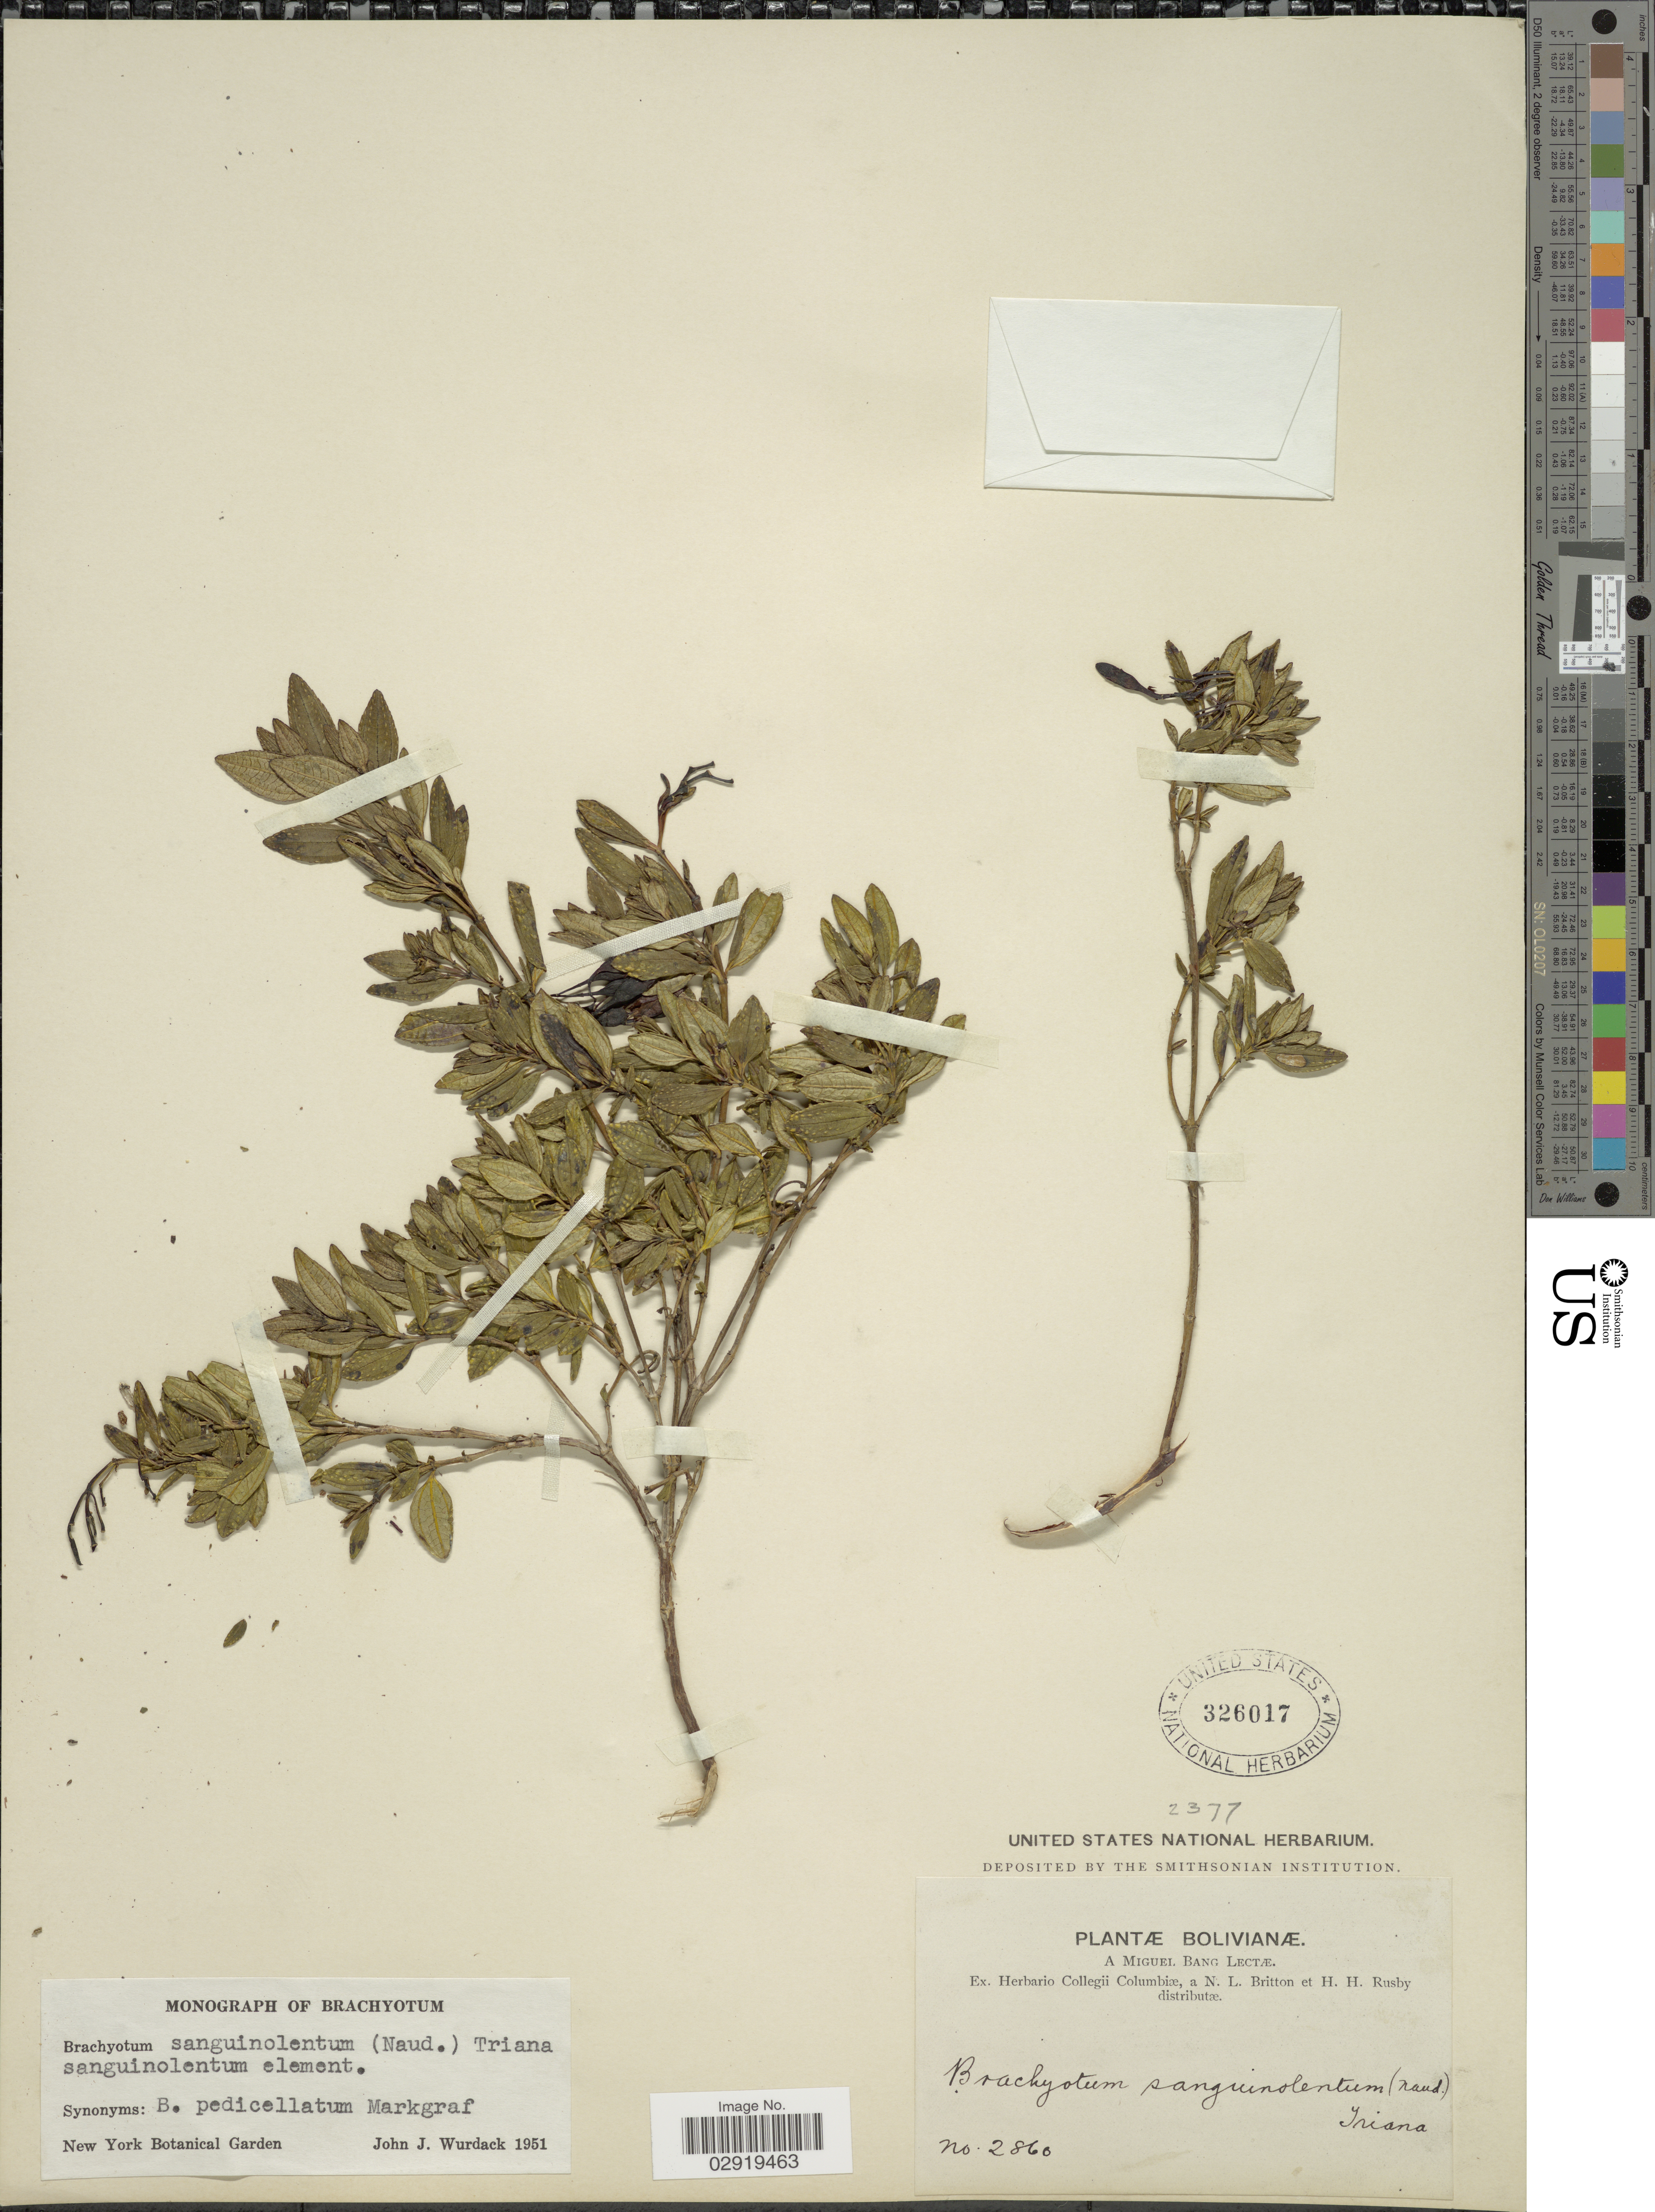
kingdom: Plantae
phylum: Tracheophyta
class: Magnoliopsida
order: Myrtales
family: Melastomataceae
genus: Brachyotum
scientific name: Brachyotum sanguinolentum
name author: (Naudin) Triana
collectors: M. Bang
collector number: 2860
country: Bolivia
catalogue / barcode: US 326017